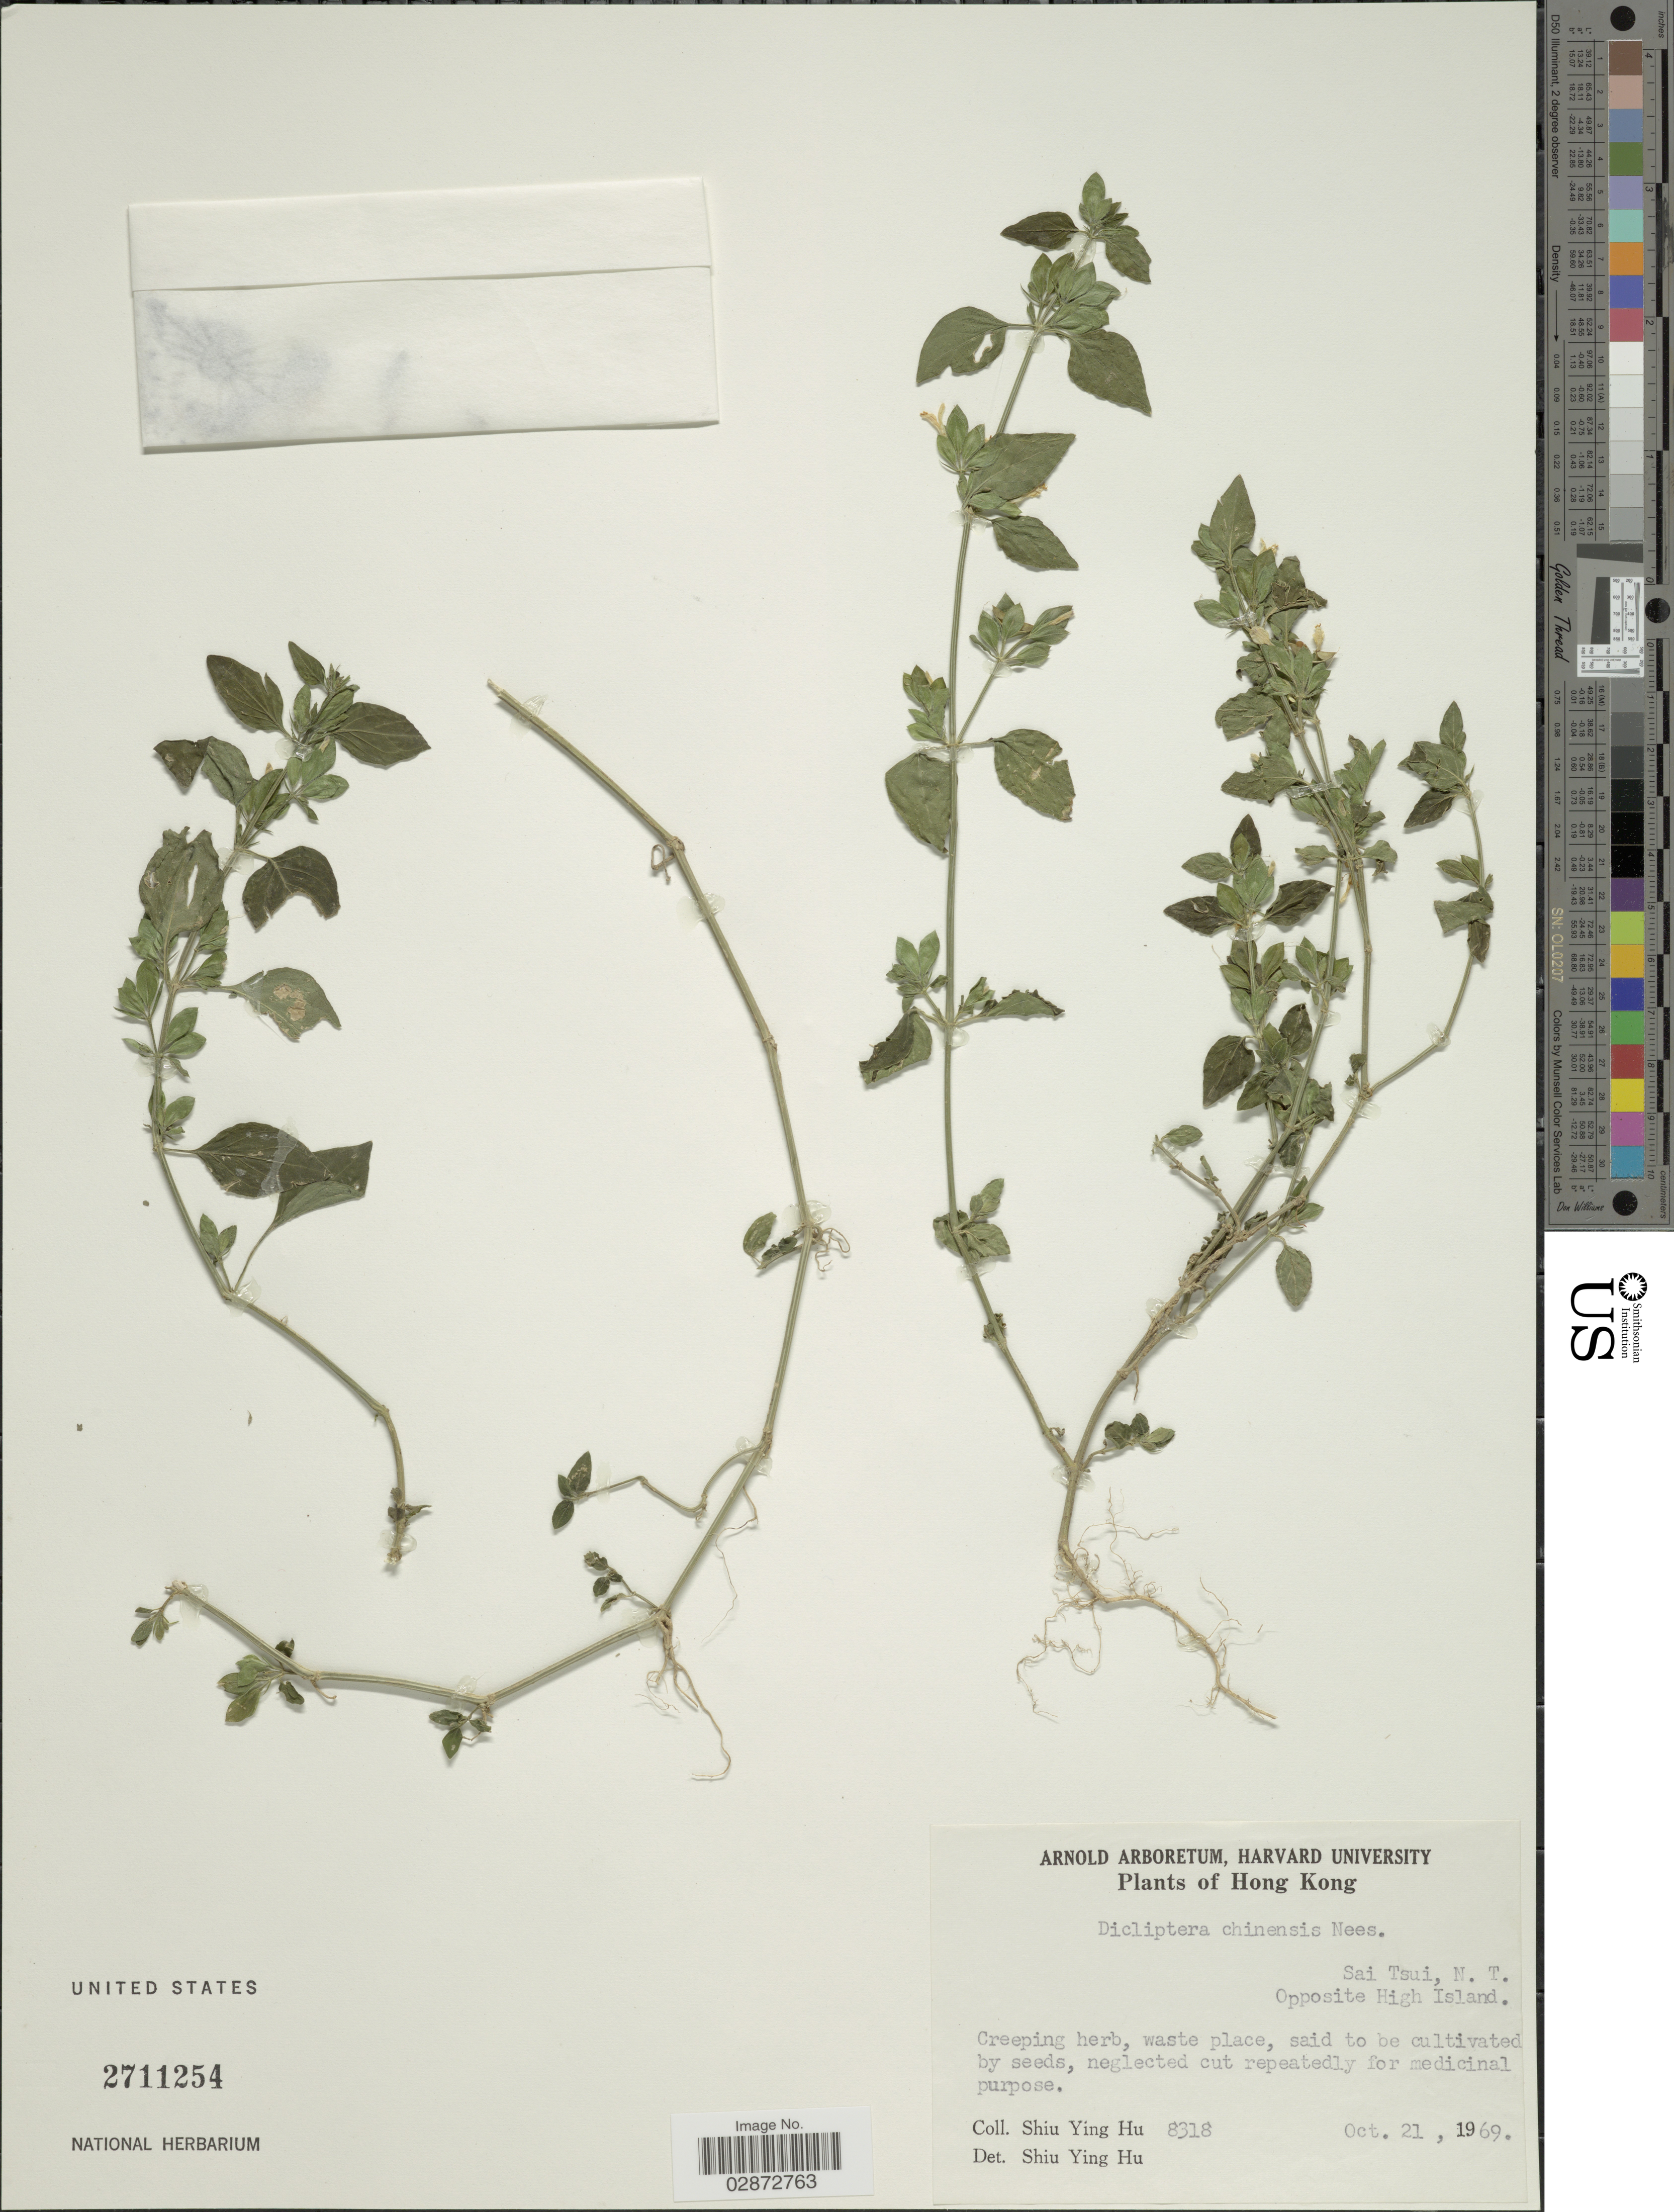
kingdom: Plantae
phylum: Tracheophyta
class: Magnoliopsida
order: Lamiales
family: Acanthaceae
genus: Dicliptera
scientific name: Dicliptera chinensis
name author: (L.) Juss.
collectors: S. Y. Hu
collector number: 8318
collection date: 1969-10-21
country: China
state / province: Hong Kong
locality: Sai Tsui. N.T., Opposite High Island.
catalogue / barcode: US 2711254